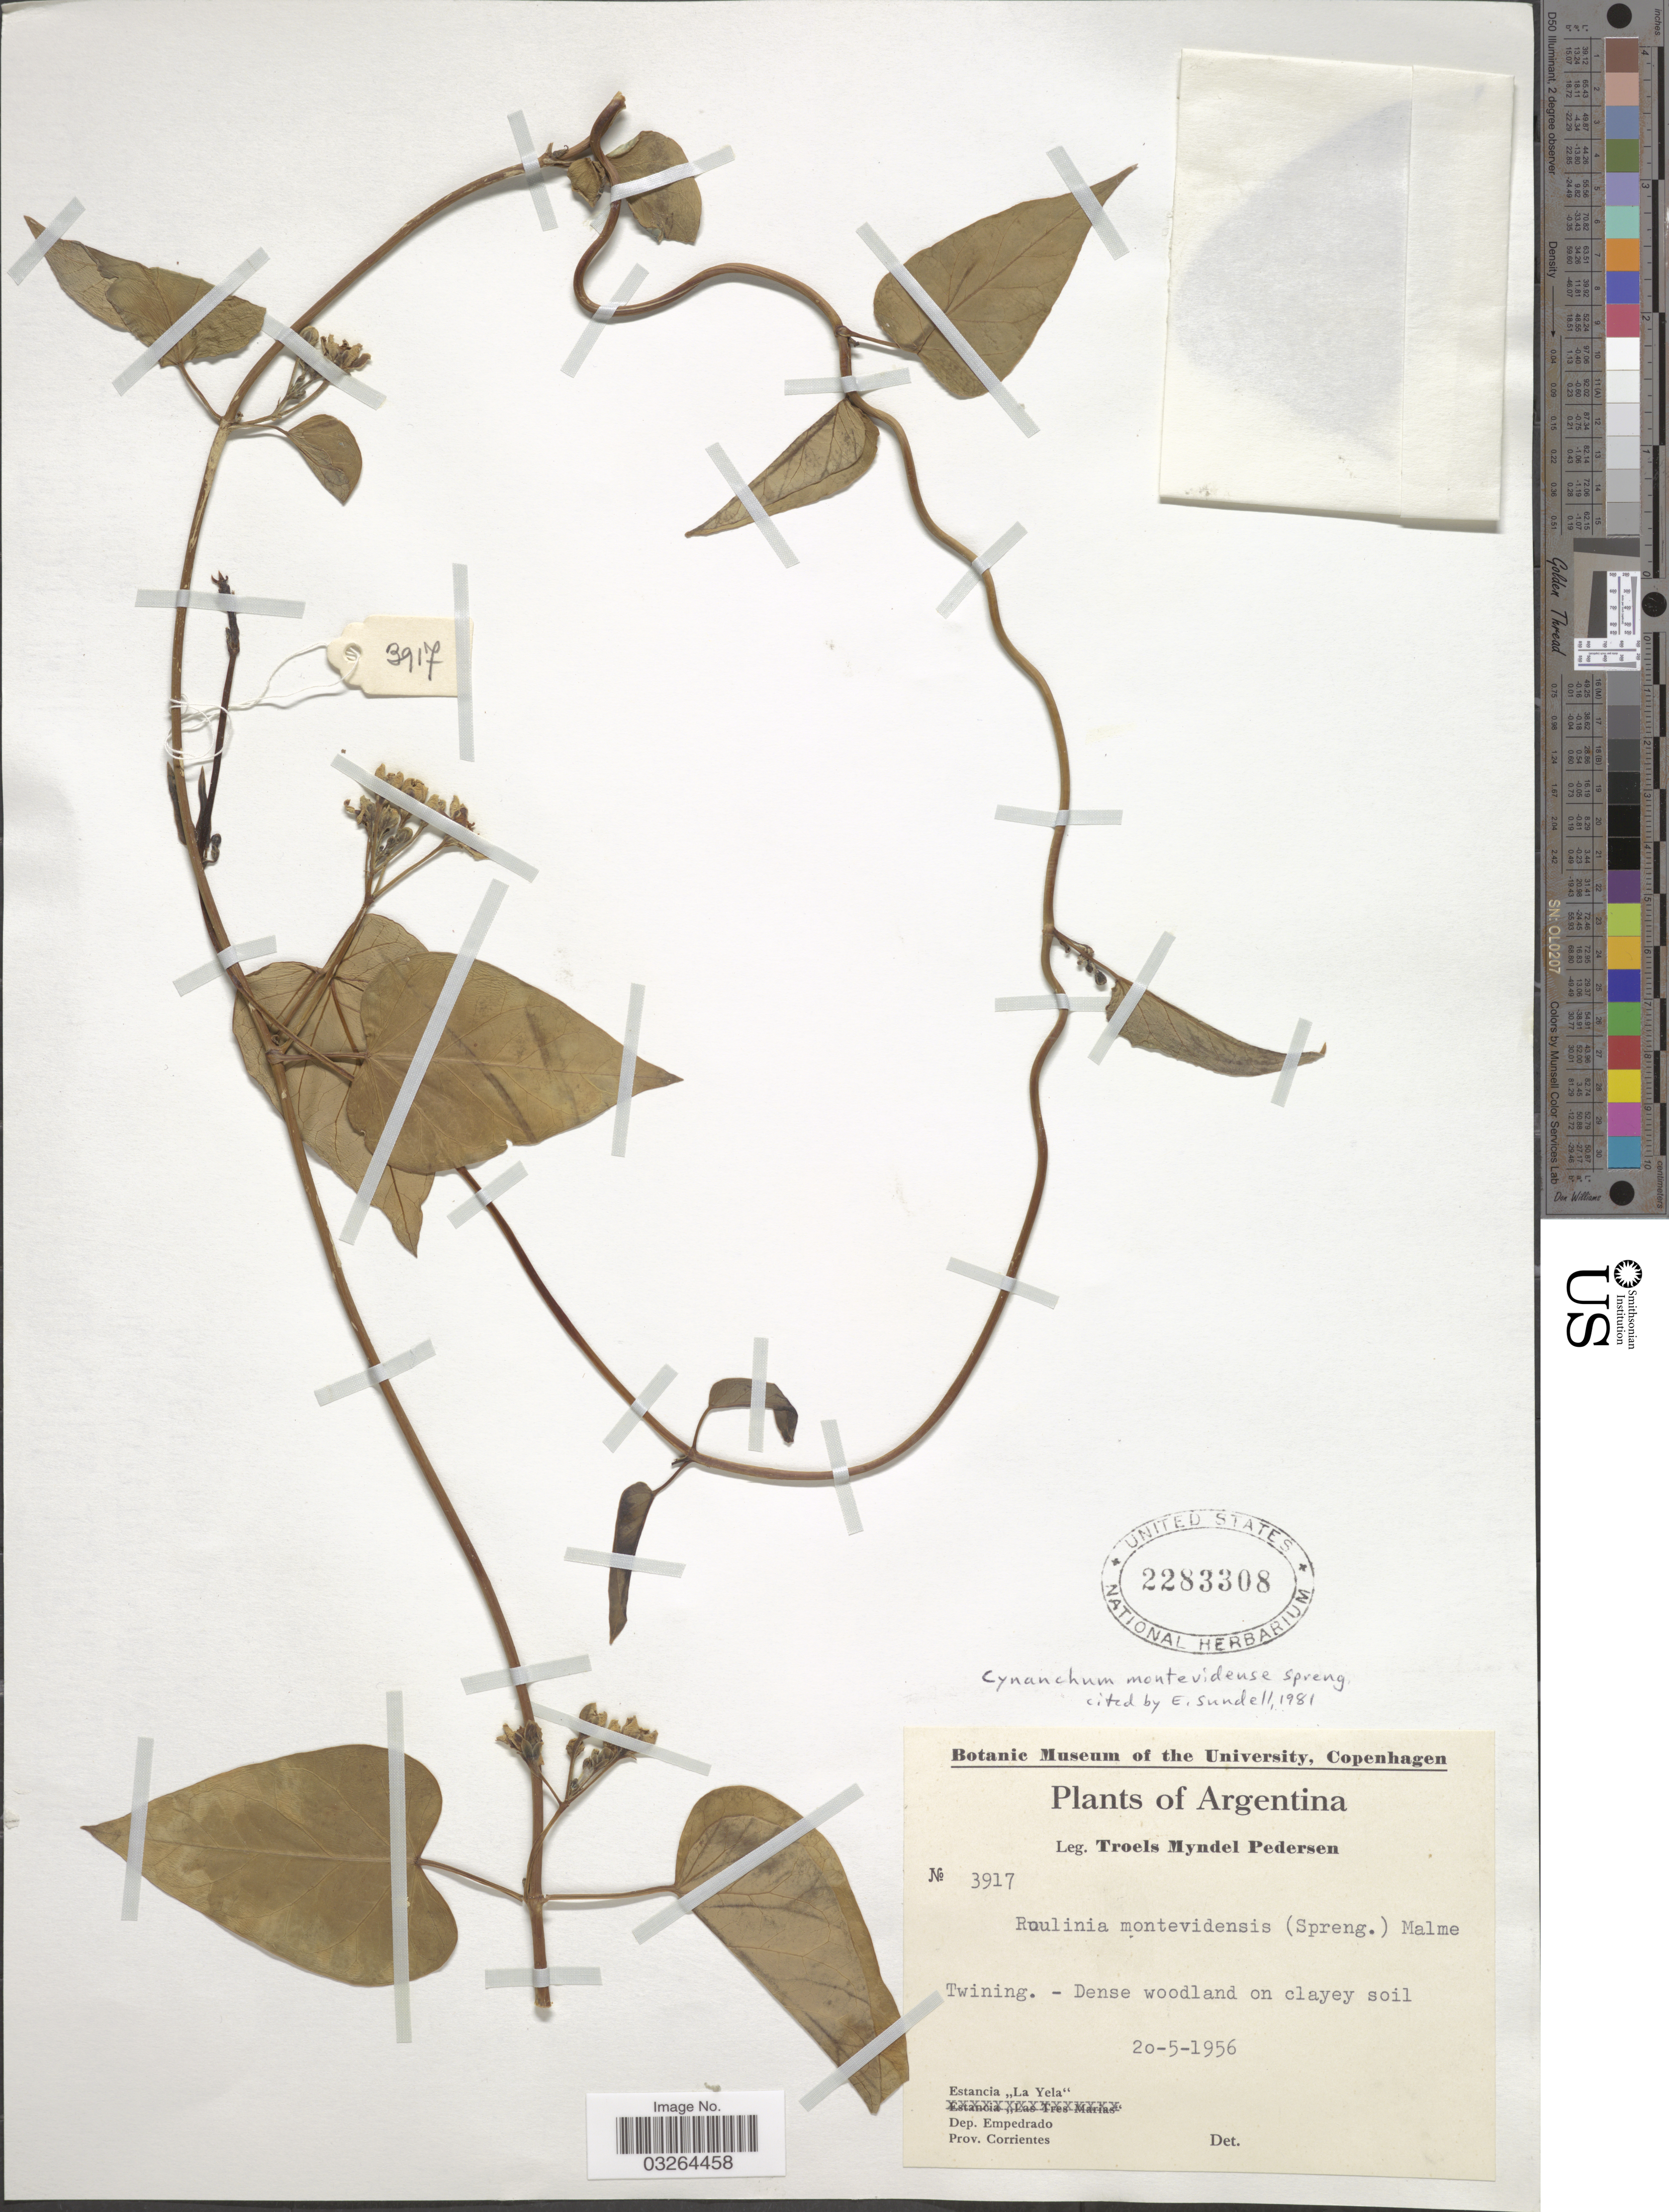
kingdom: Plantae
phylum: Tracheophyta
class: Magnoliopsida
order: Gentianales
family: Apocynaceae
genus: Cynanchum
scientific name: Cynanchum montevidense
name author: Spreng.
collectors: T. Pederson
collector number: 3917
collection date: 1956-05-20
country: Argentina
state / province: Corrientes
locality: Estancia "La Yela", Dep. Empedrado.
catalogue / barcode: US 2283308